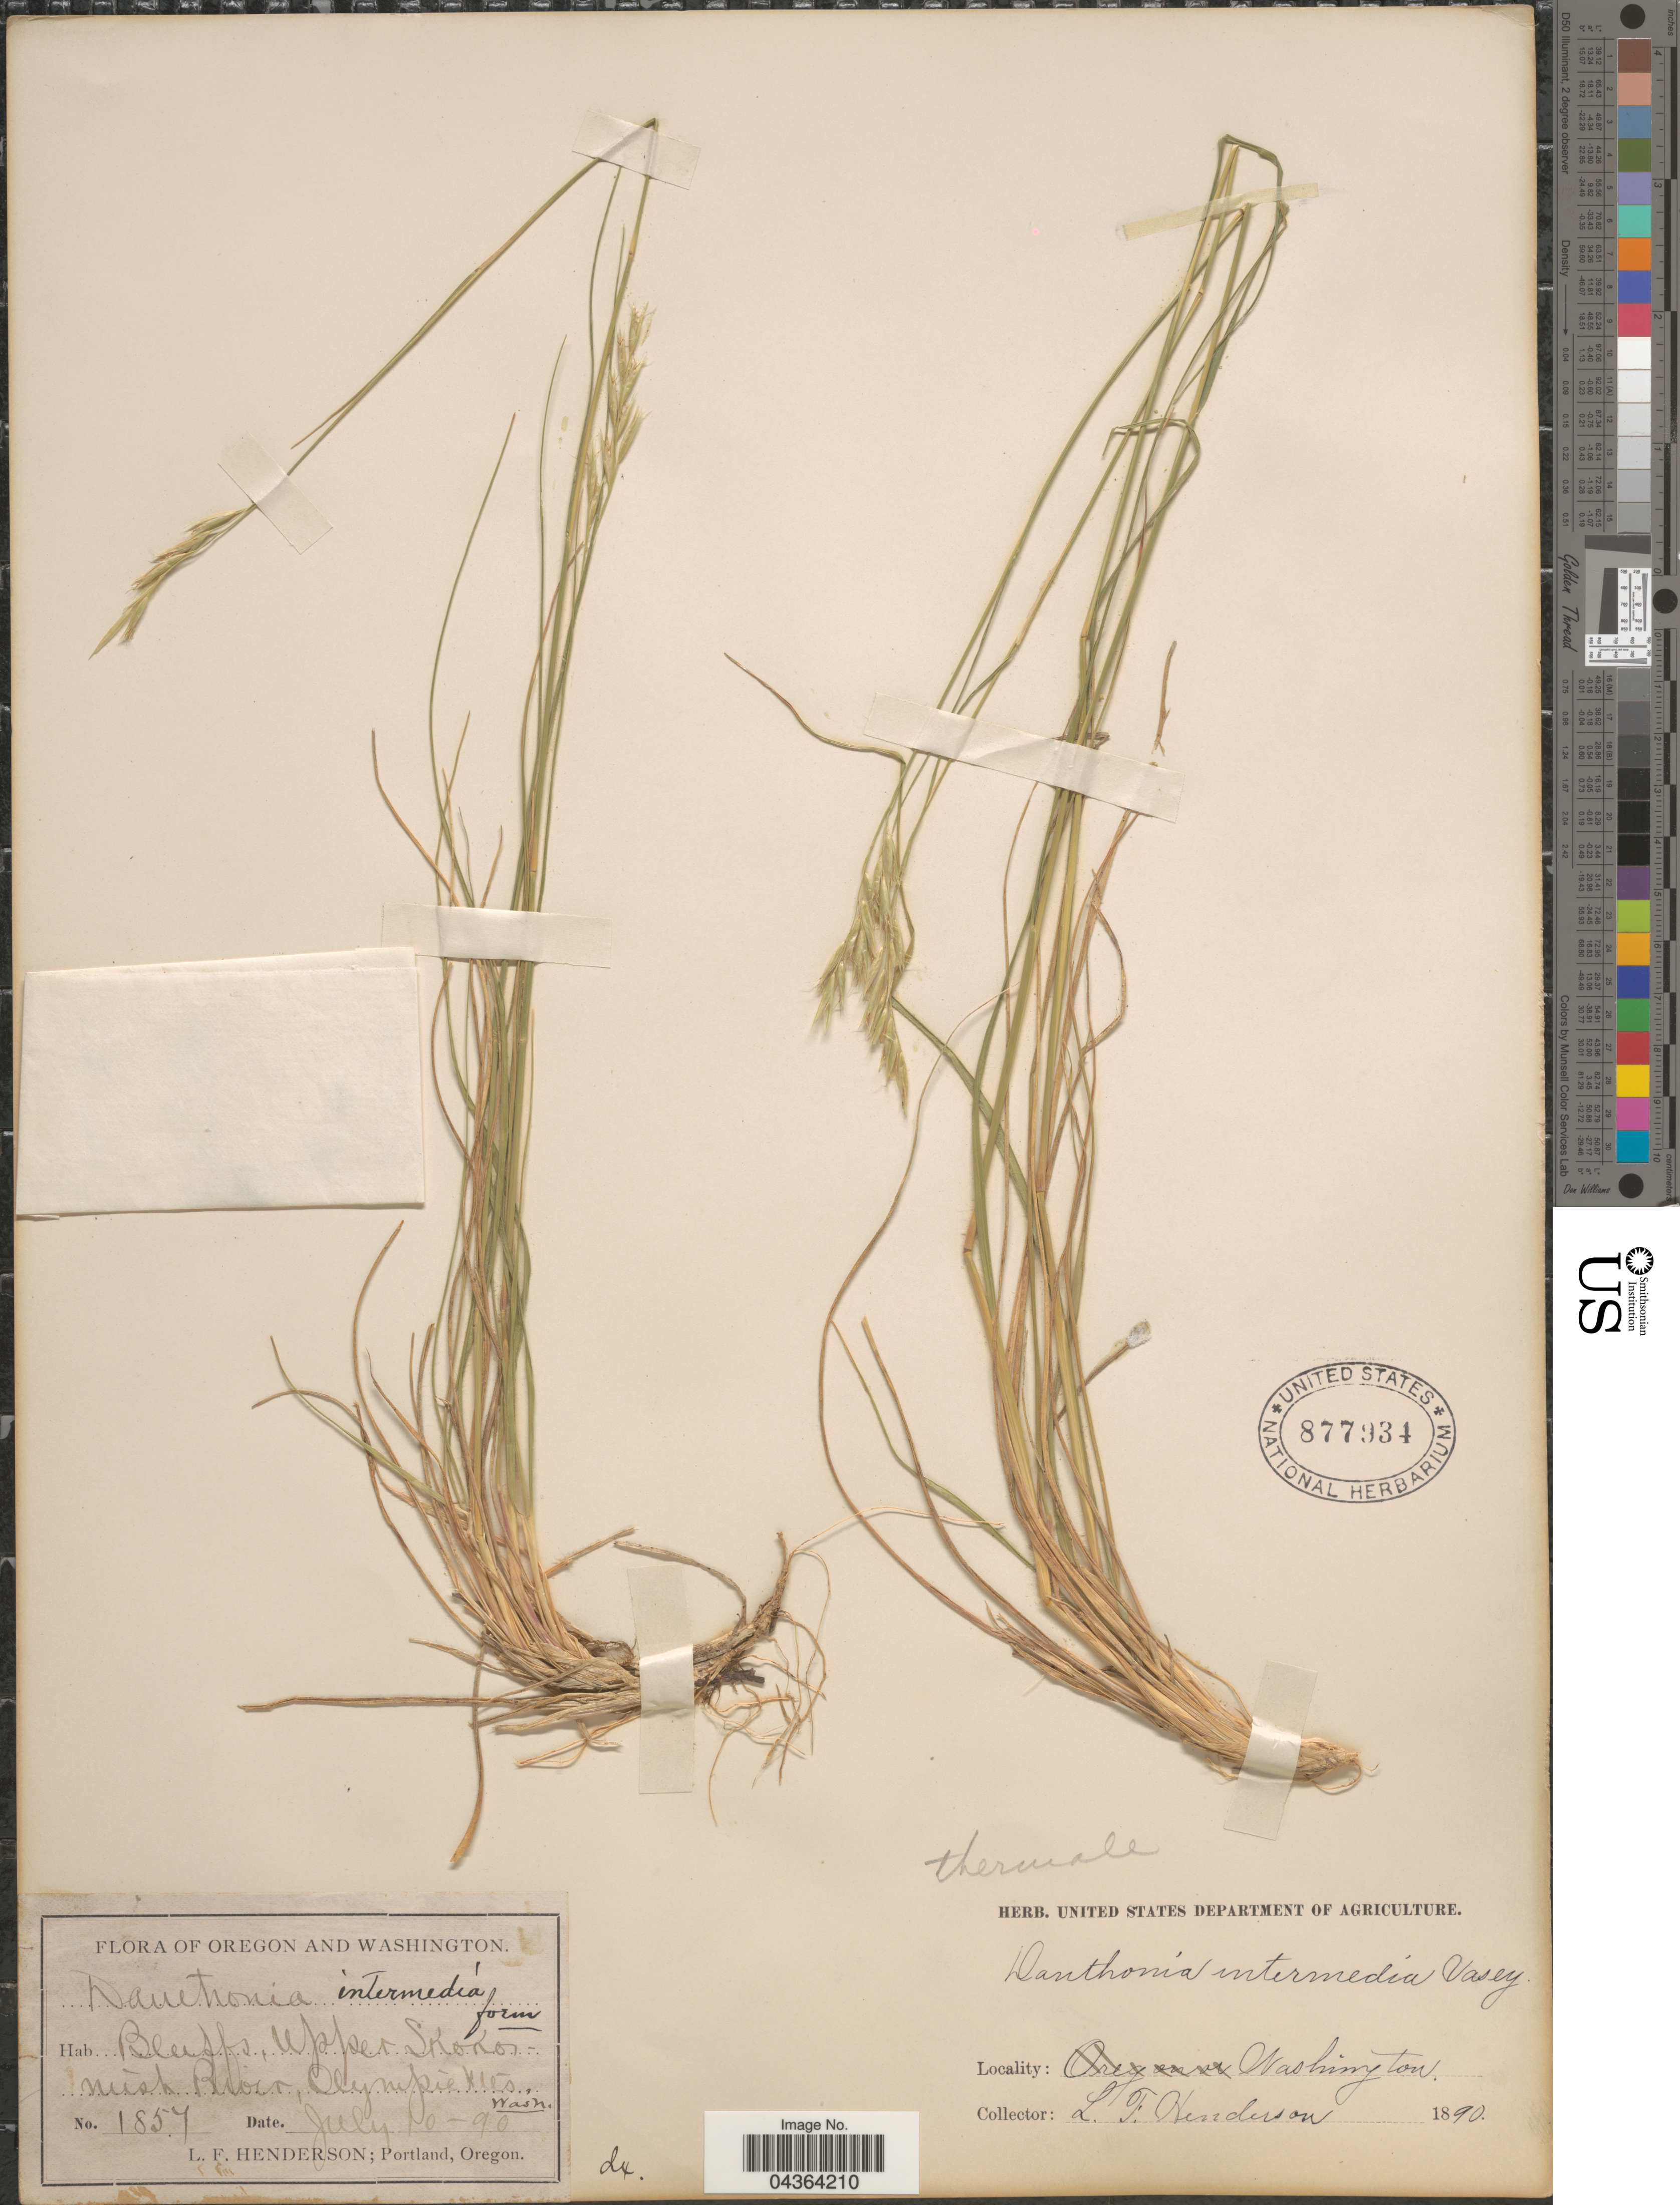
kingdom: Plantae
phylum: Tracheophyta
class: Liliopsida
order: Poales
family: Poaceae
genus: Danthonia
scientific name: Danthonia spicata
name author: (L.) P. Beauv. ex Roem. & Schult.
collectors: L. Henderson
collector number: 1857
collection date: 1890-07-10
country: United States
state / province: Washington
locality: Bluffs, Upper Skokomish River, Olympic Mts.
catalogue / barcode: US 877934